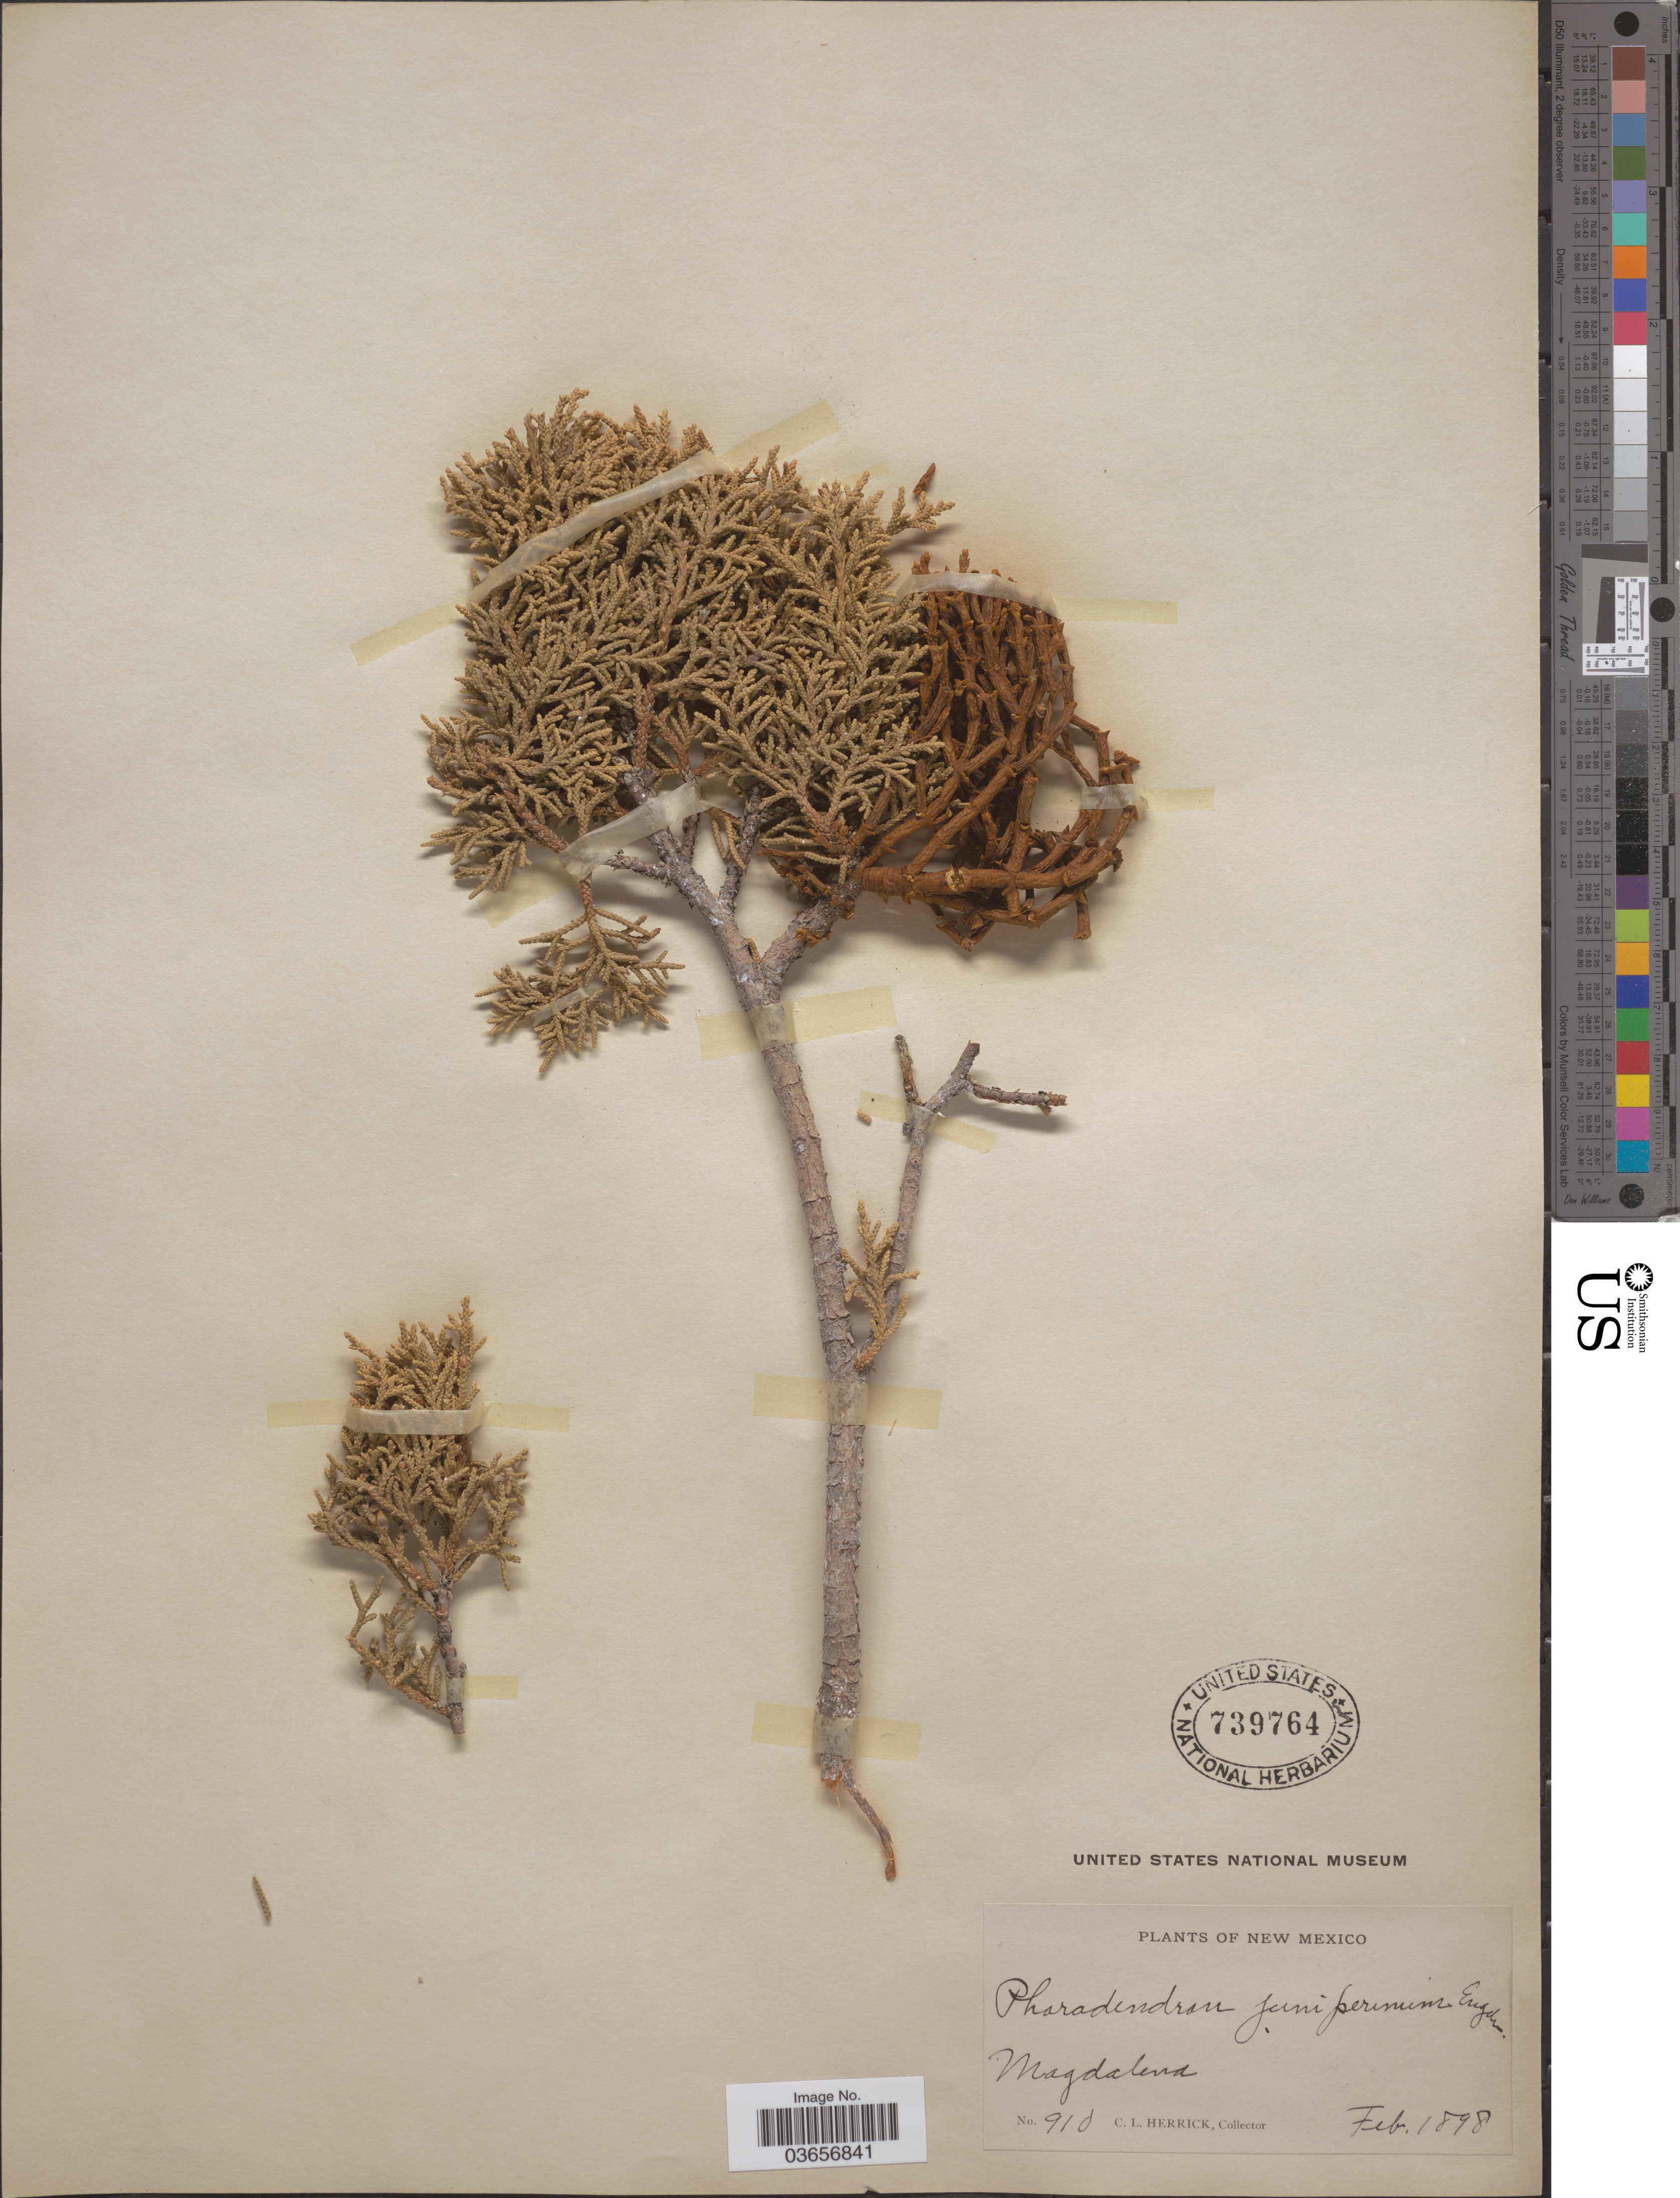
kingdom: Plantae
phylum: Tracheophyta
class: Magnoliopsida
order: Santalales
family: Viscaceae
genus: Phoradendron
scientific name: Phoradendron juniperinum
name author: Engelm. ex A. Gray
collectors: C. Herrick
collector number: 910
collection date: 1898-02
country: United States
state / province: New Mexico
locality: Magdalena.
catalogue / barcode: US 739764